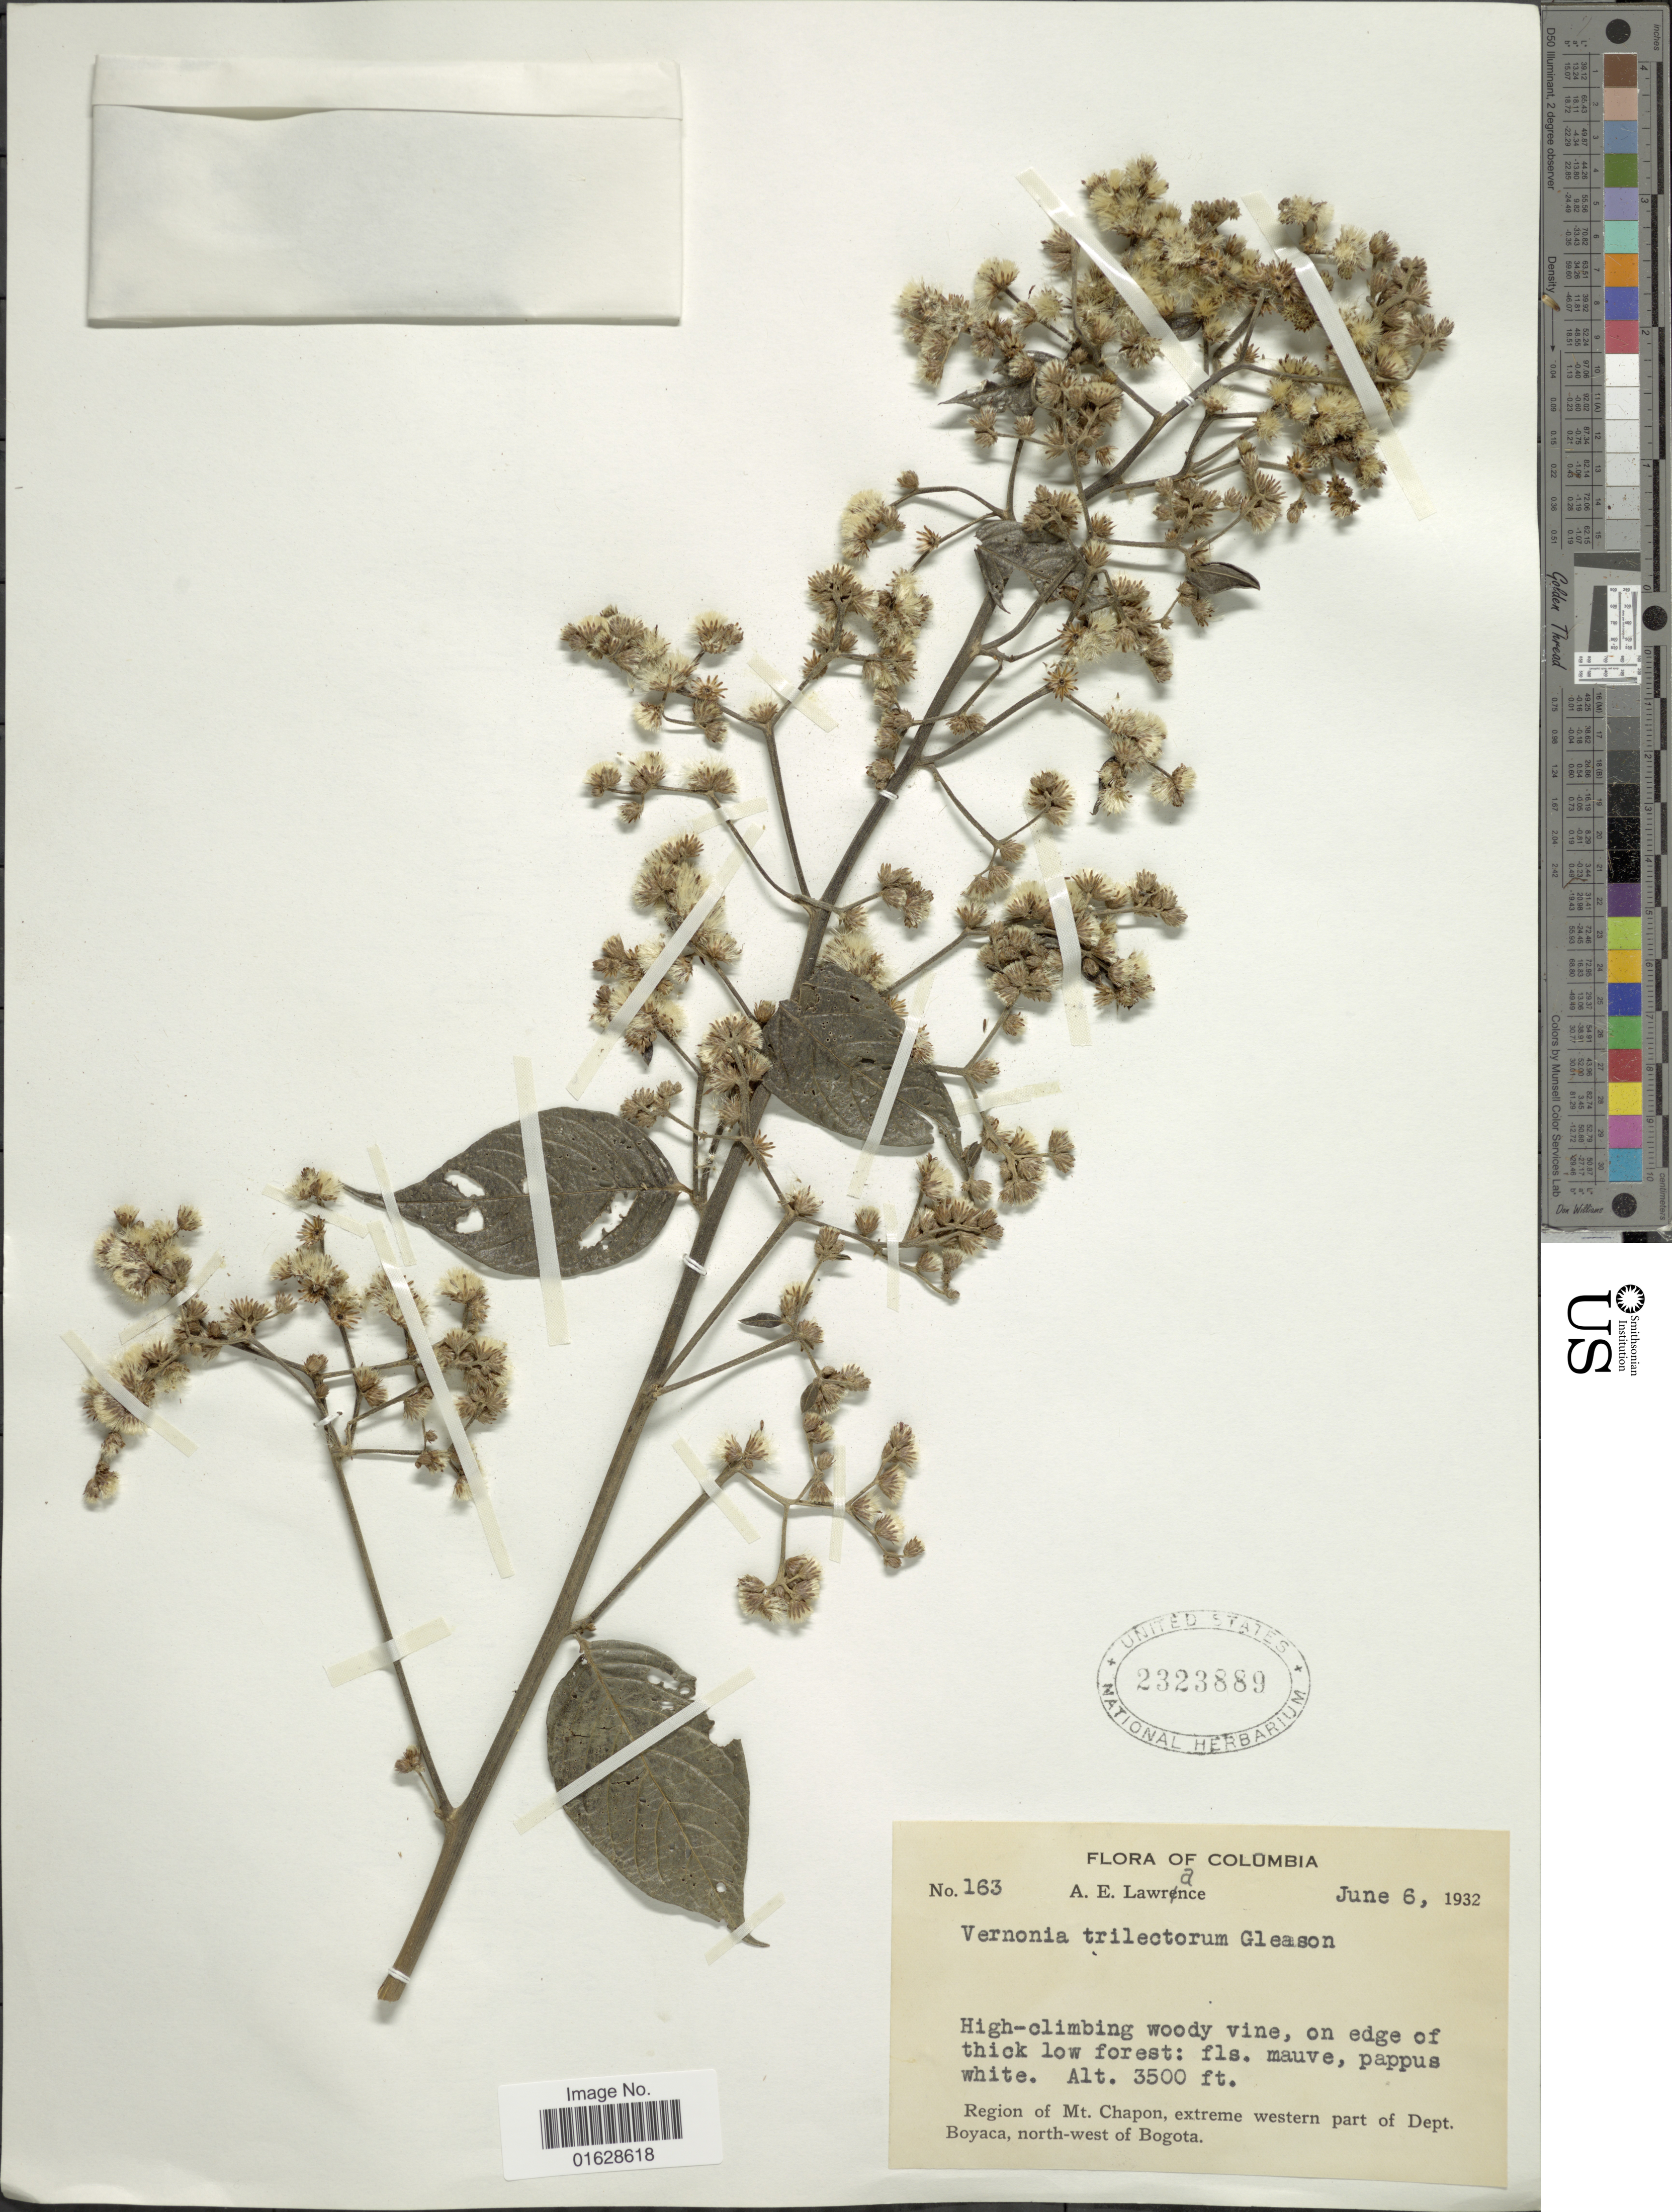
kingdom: Plantae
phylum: Tracheophyta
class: Magnoliopsida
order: Asterales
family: Asteraceae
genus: Lepidaploa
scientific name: Lepidaploa canescens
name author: (Kunth) H. Rob.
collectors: A. Lawrance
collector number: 163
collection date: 1932-06-06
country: Colombia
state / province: Boyacá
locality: Colombia. Region of Mt. Chapo, extreme western part of Dept. Boyacá, north-west of Bogota. High-climbing woody vine, on edge of thick low forest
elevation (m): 1067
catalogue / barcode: US 2323889